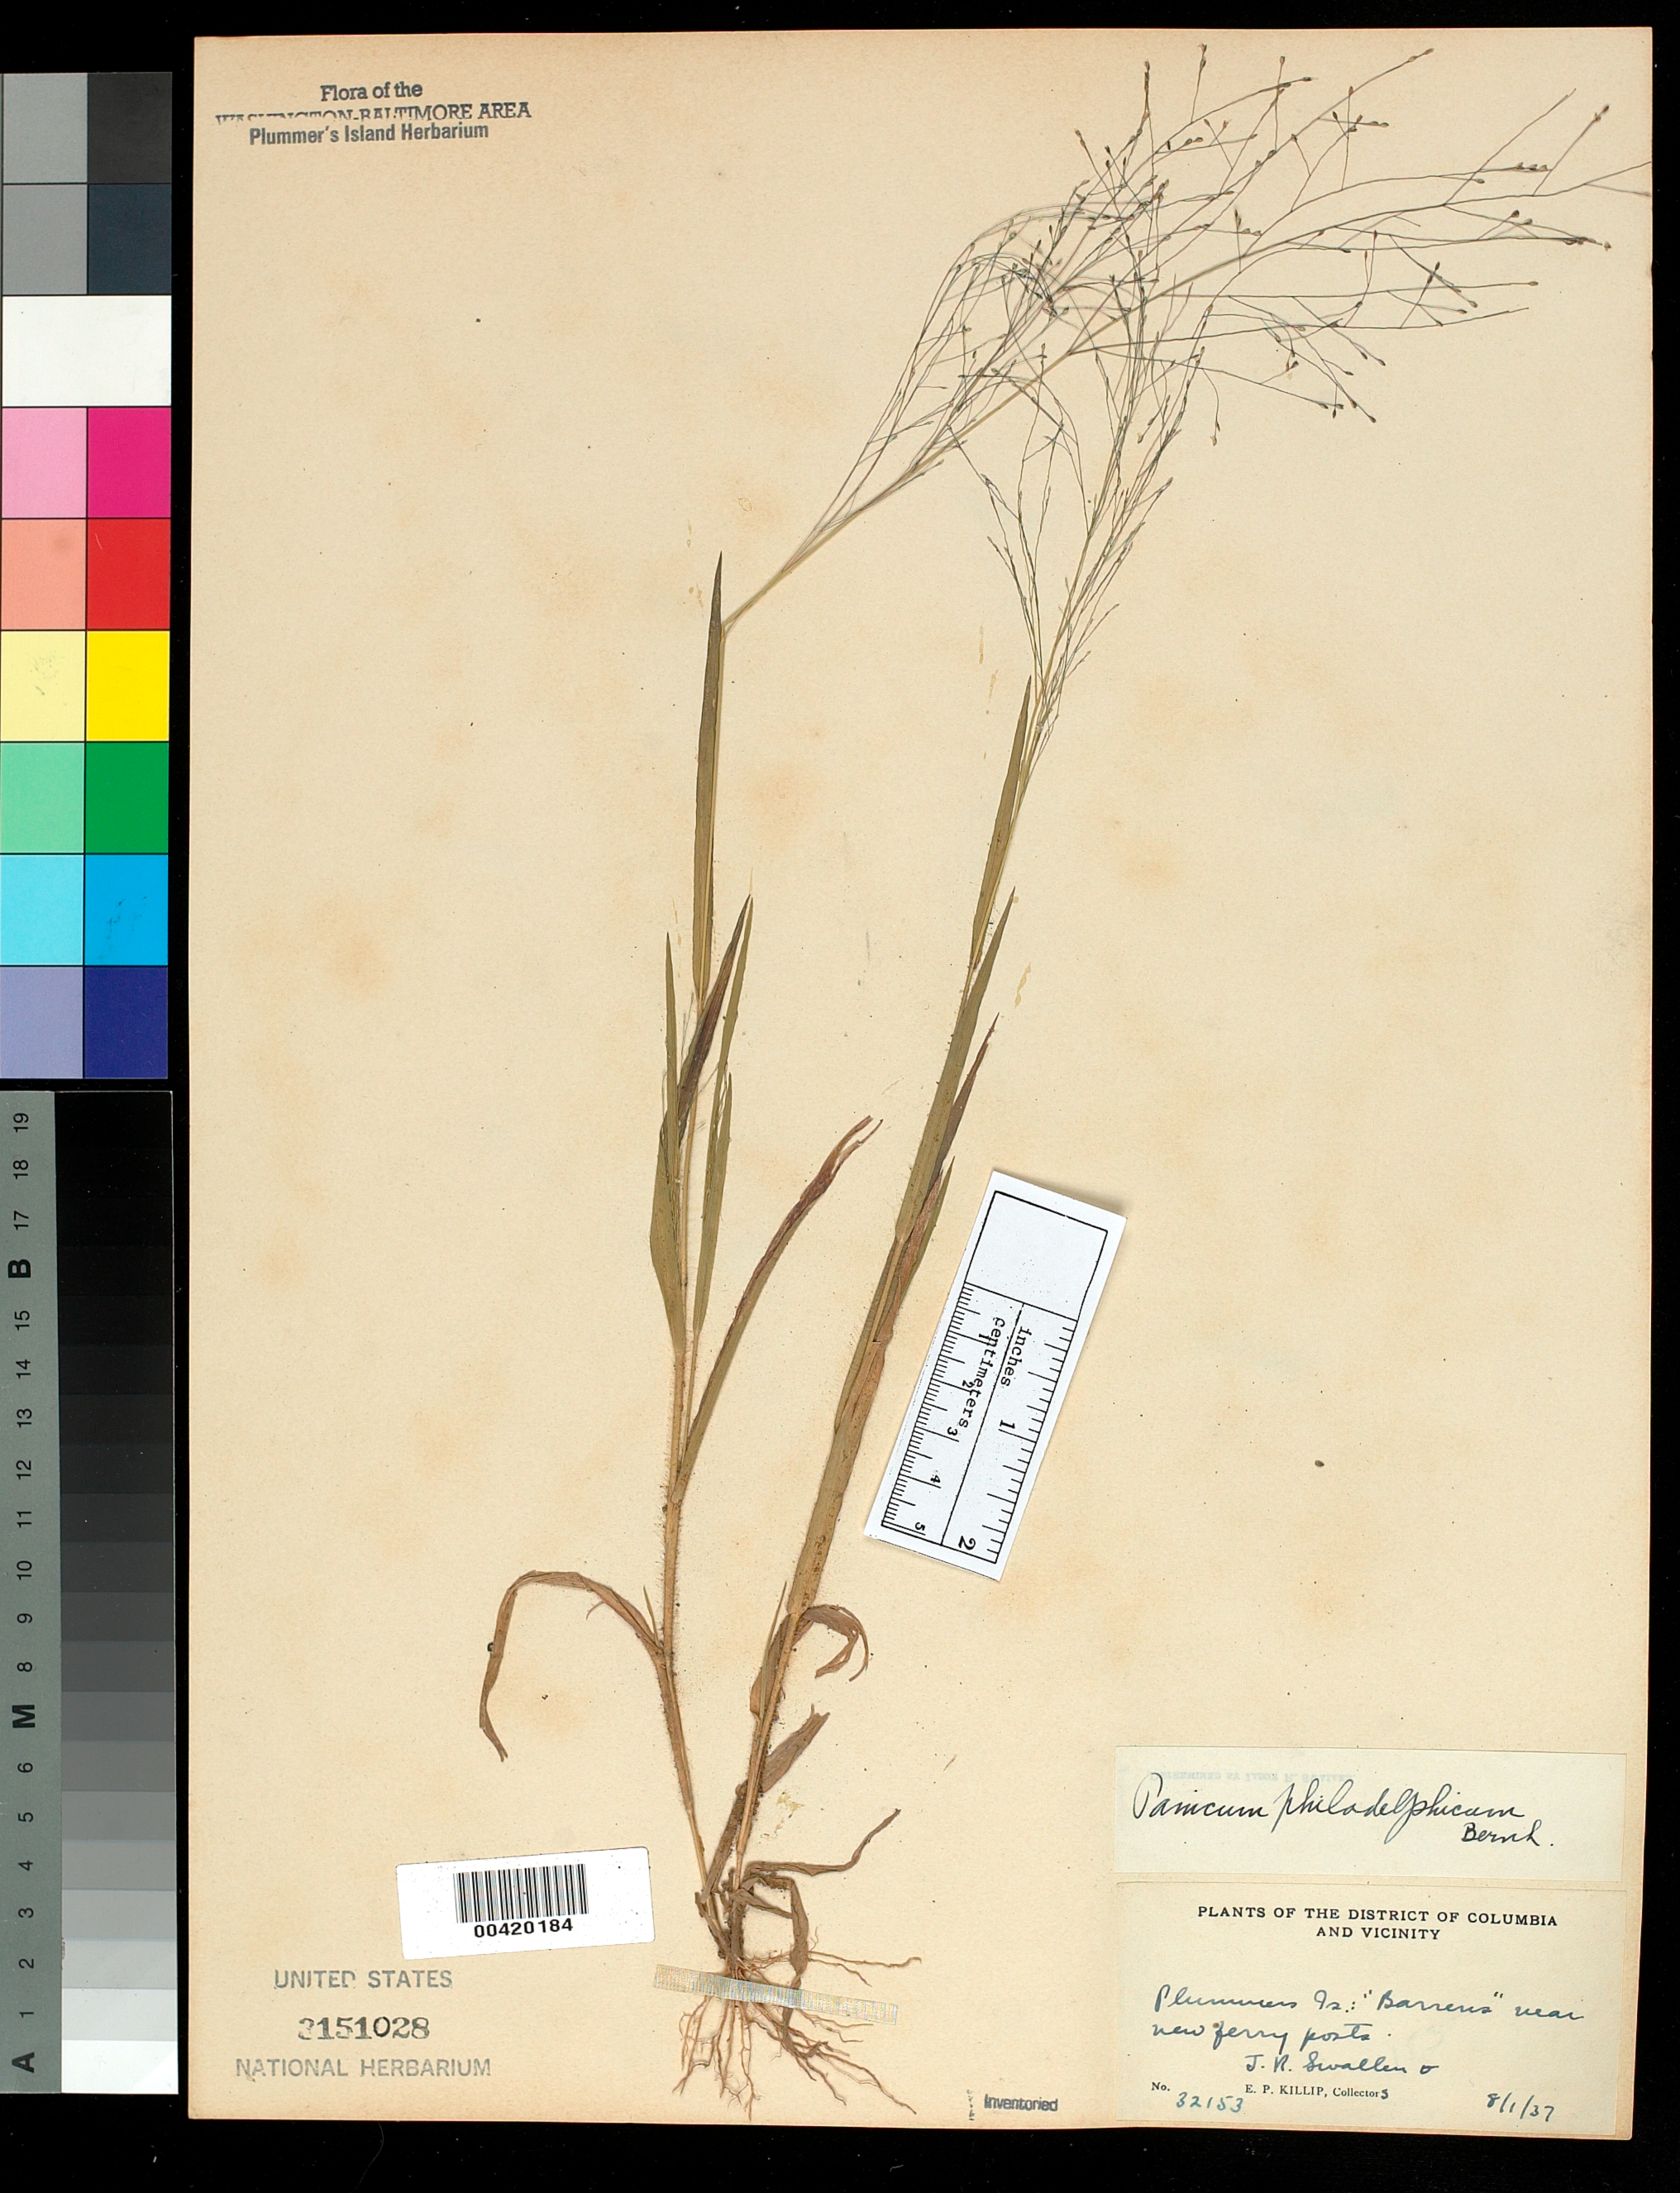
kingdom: Plantae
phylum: Tracheophyta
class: Liliopsida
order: Poales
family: Poaceae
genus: Panicum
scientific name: Panicum philadelphicum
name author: Bernh. ex Trin.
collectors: E. P. Killip & J. R. Swallen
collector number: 32153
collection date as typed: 01 Aug 1937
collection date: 1937-08-01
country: United States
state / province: Maryland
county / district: Montgomery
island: Plummers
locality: Plummer's Island; "barrens" near New Ferry Posts C. & O. Canal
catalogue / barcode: US 3151028